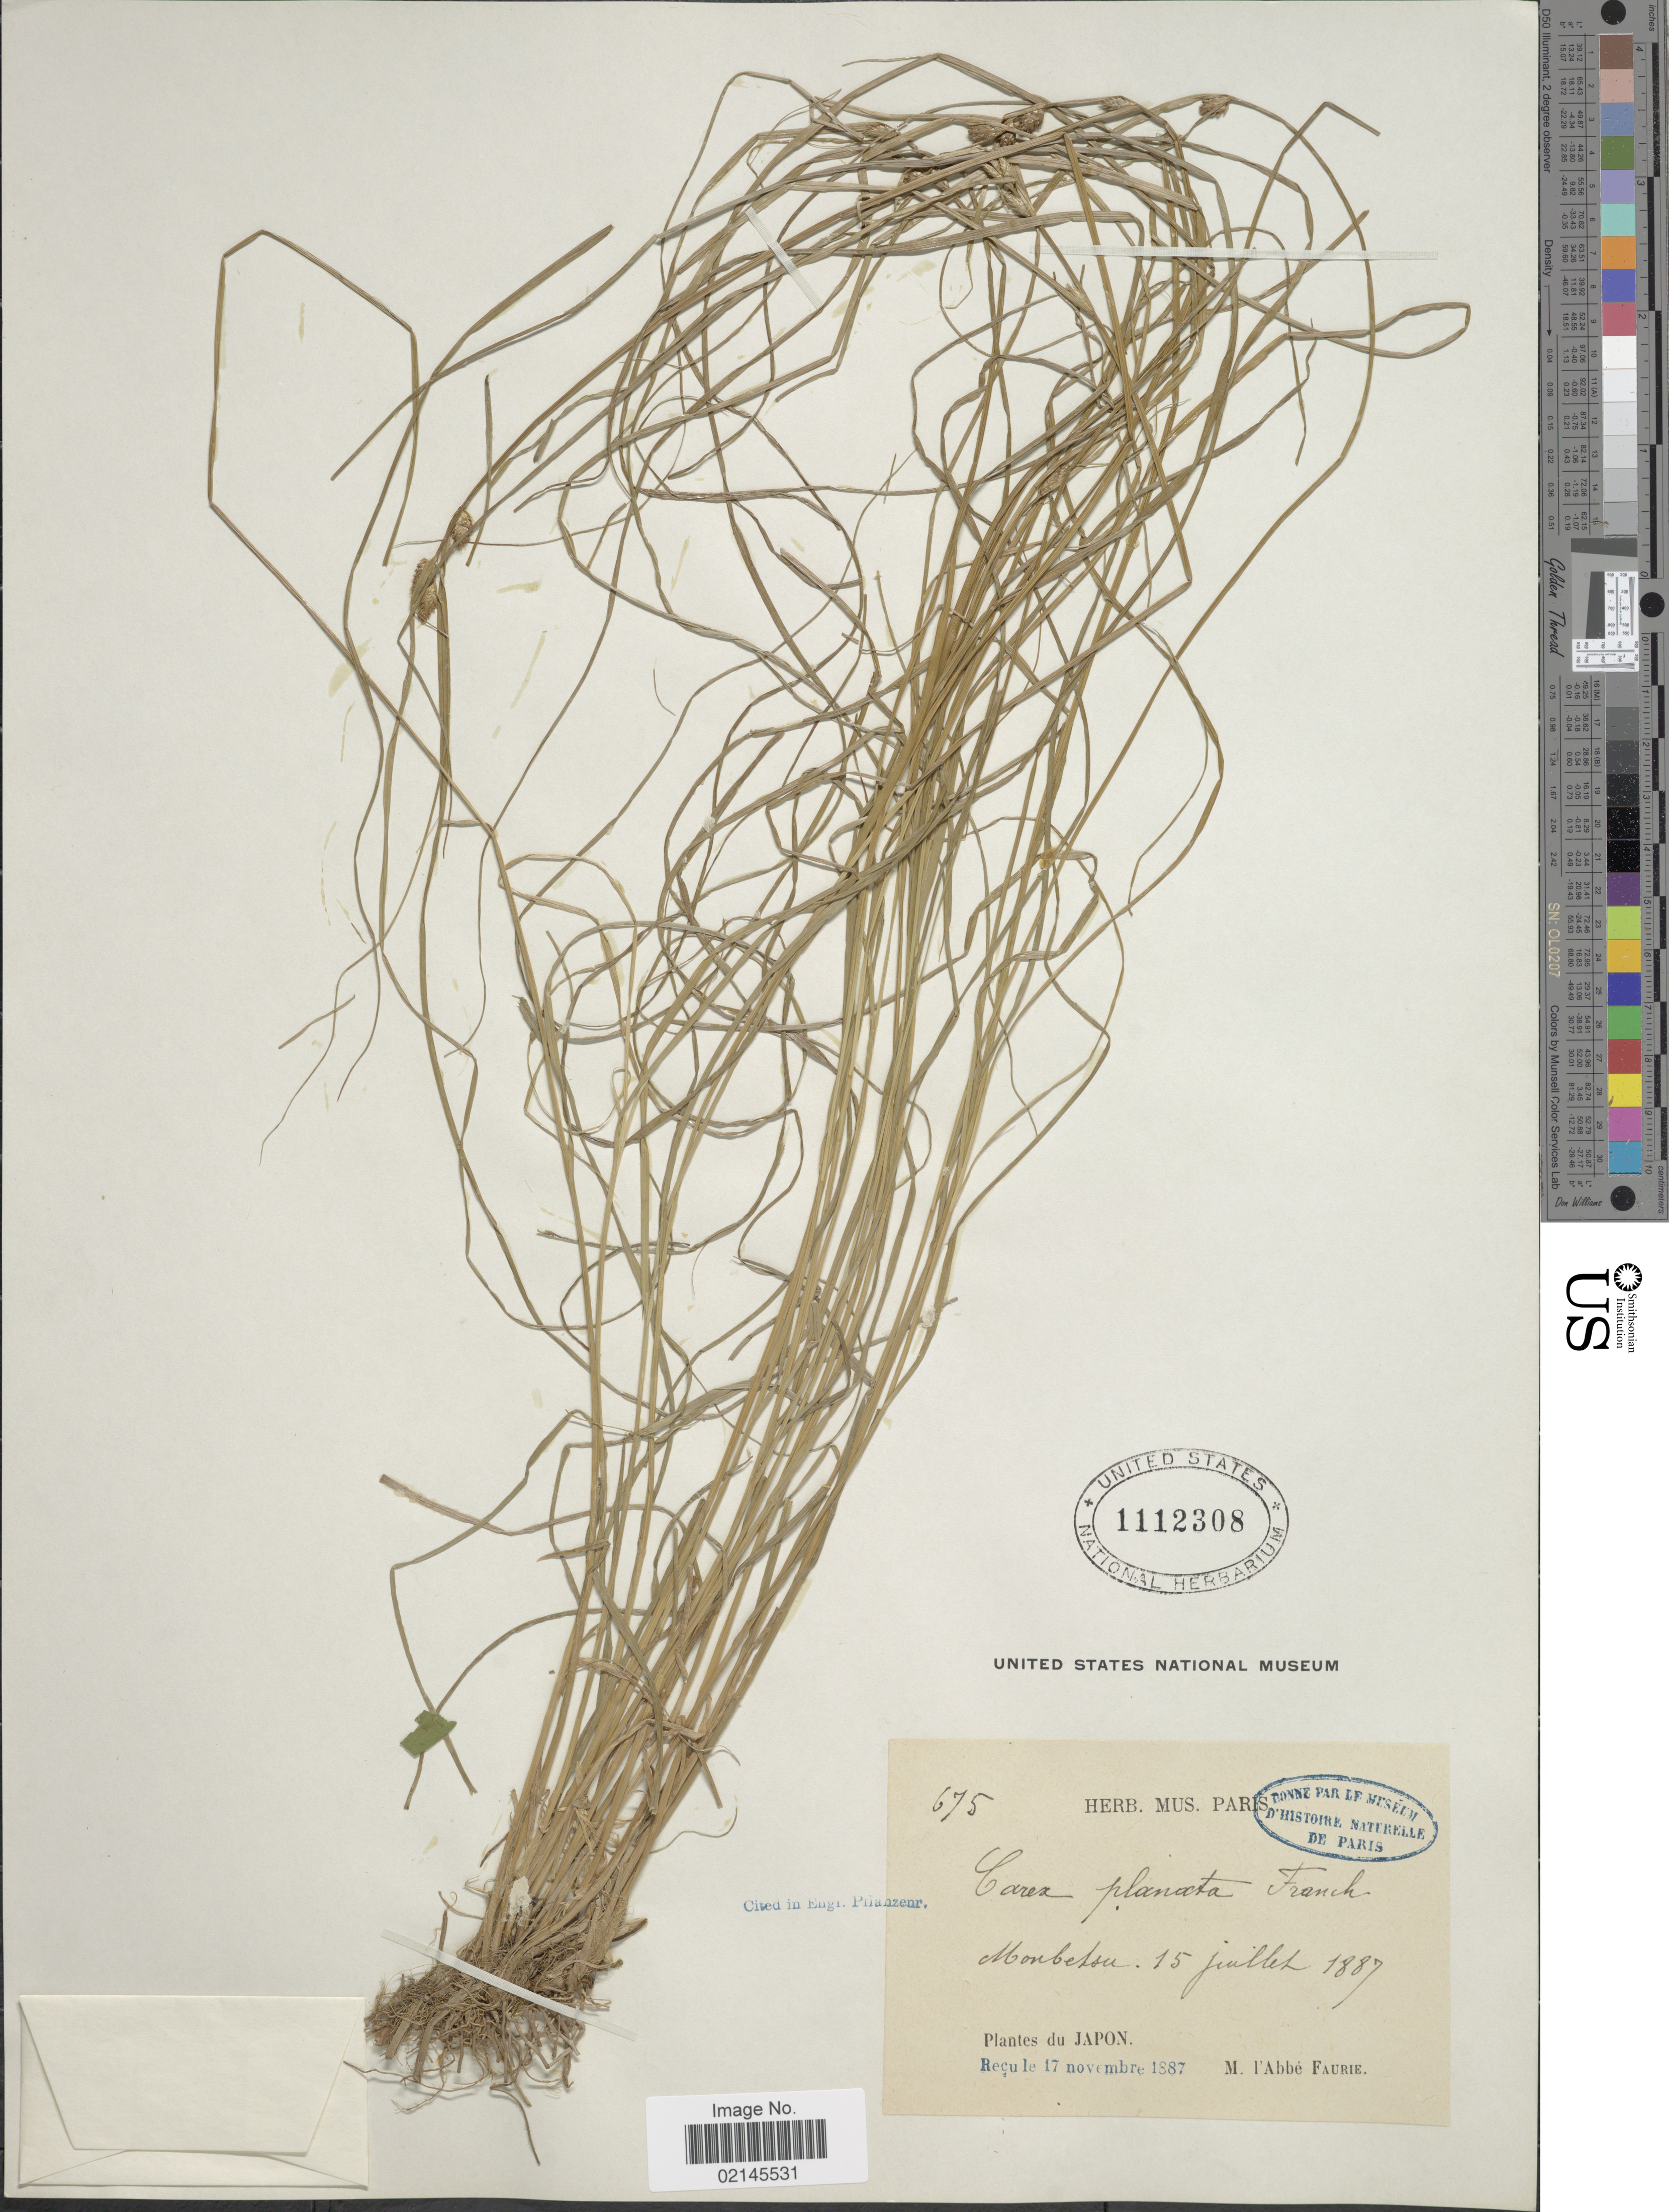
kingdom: Plantae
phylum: Tracheophyta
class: Liliopsida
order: Poales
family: Cyperaceae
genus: Carex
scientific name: Carex planata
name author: Franch. & Sav.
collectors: A. Faurie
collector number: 675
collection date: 1887-07-15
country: Japan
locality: Monbetsu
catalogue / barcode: US 1112308